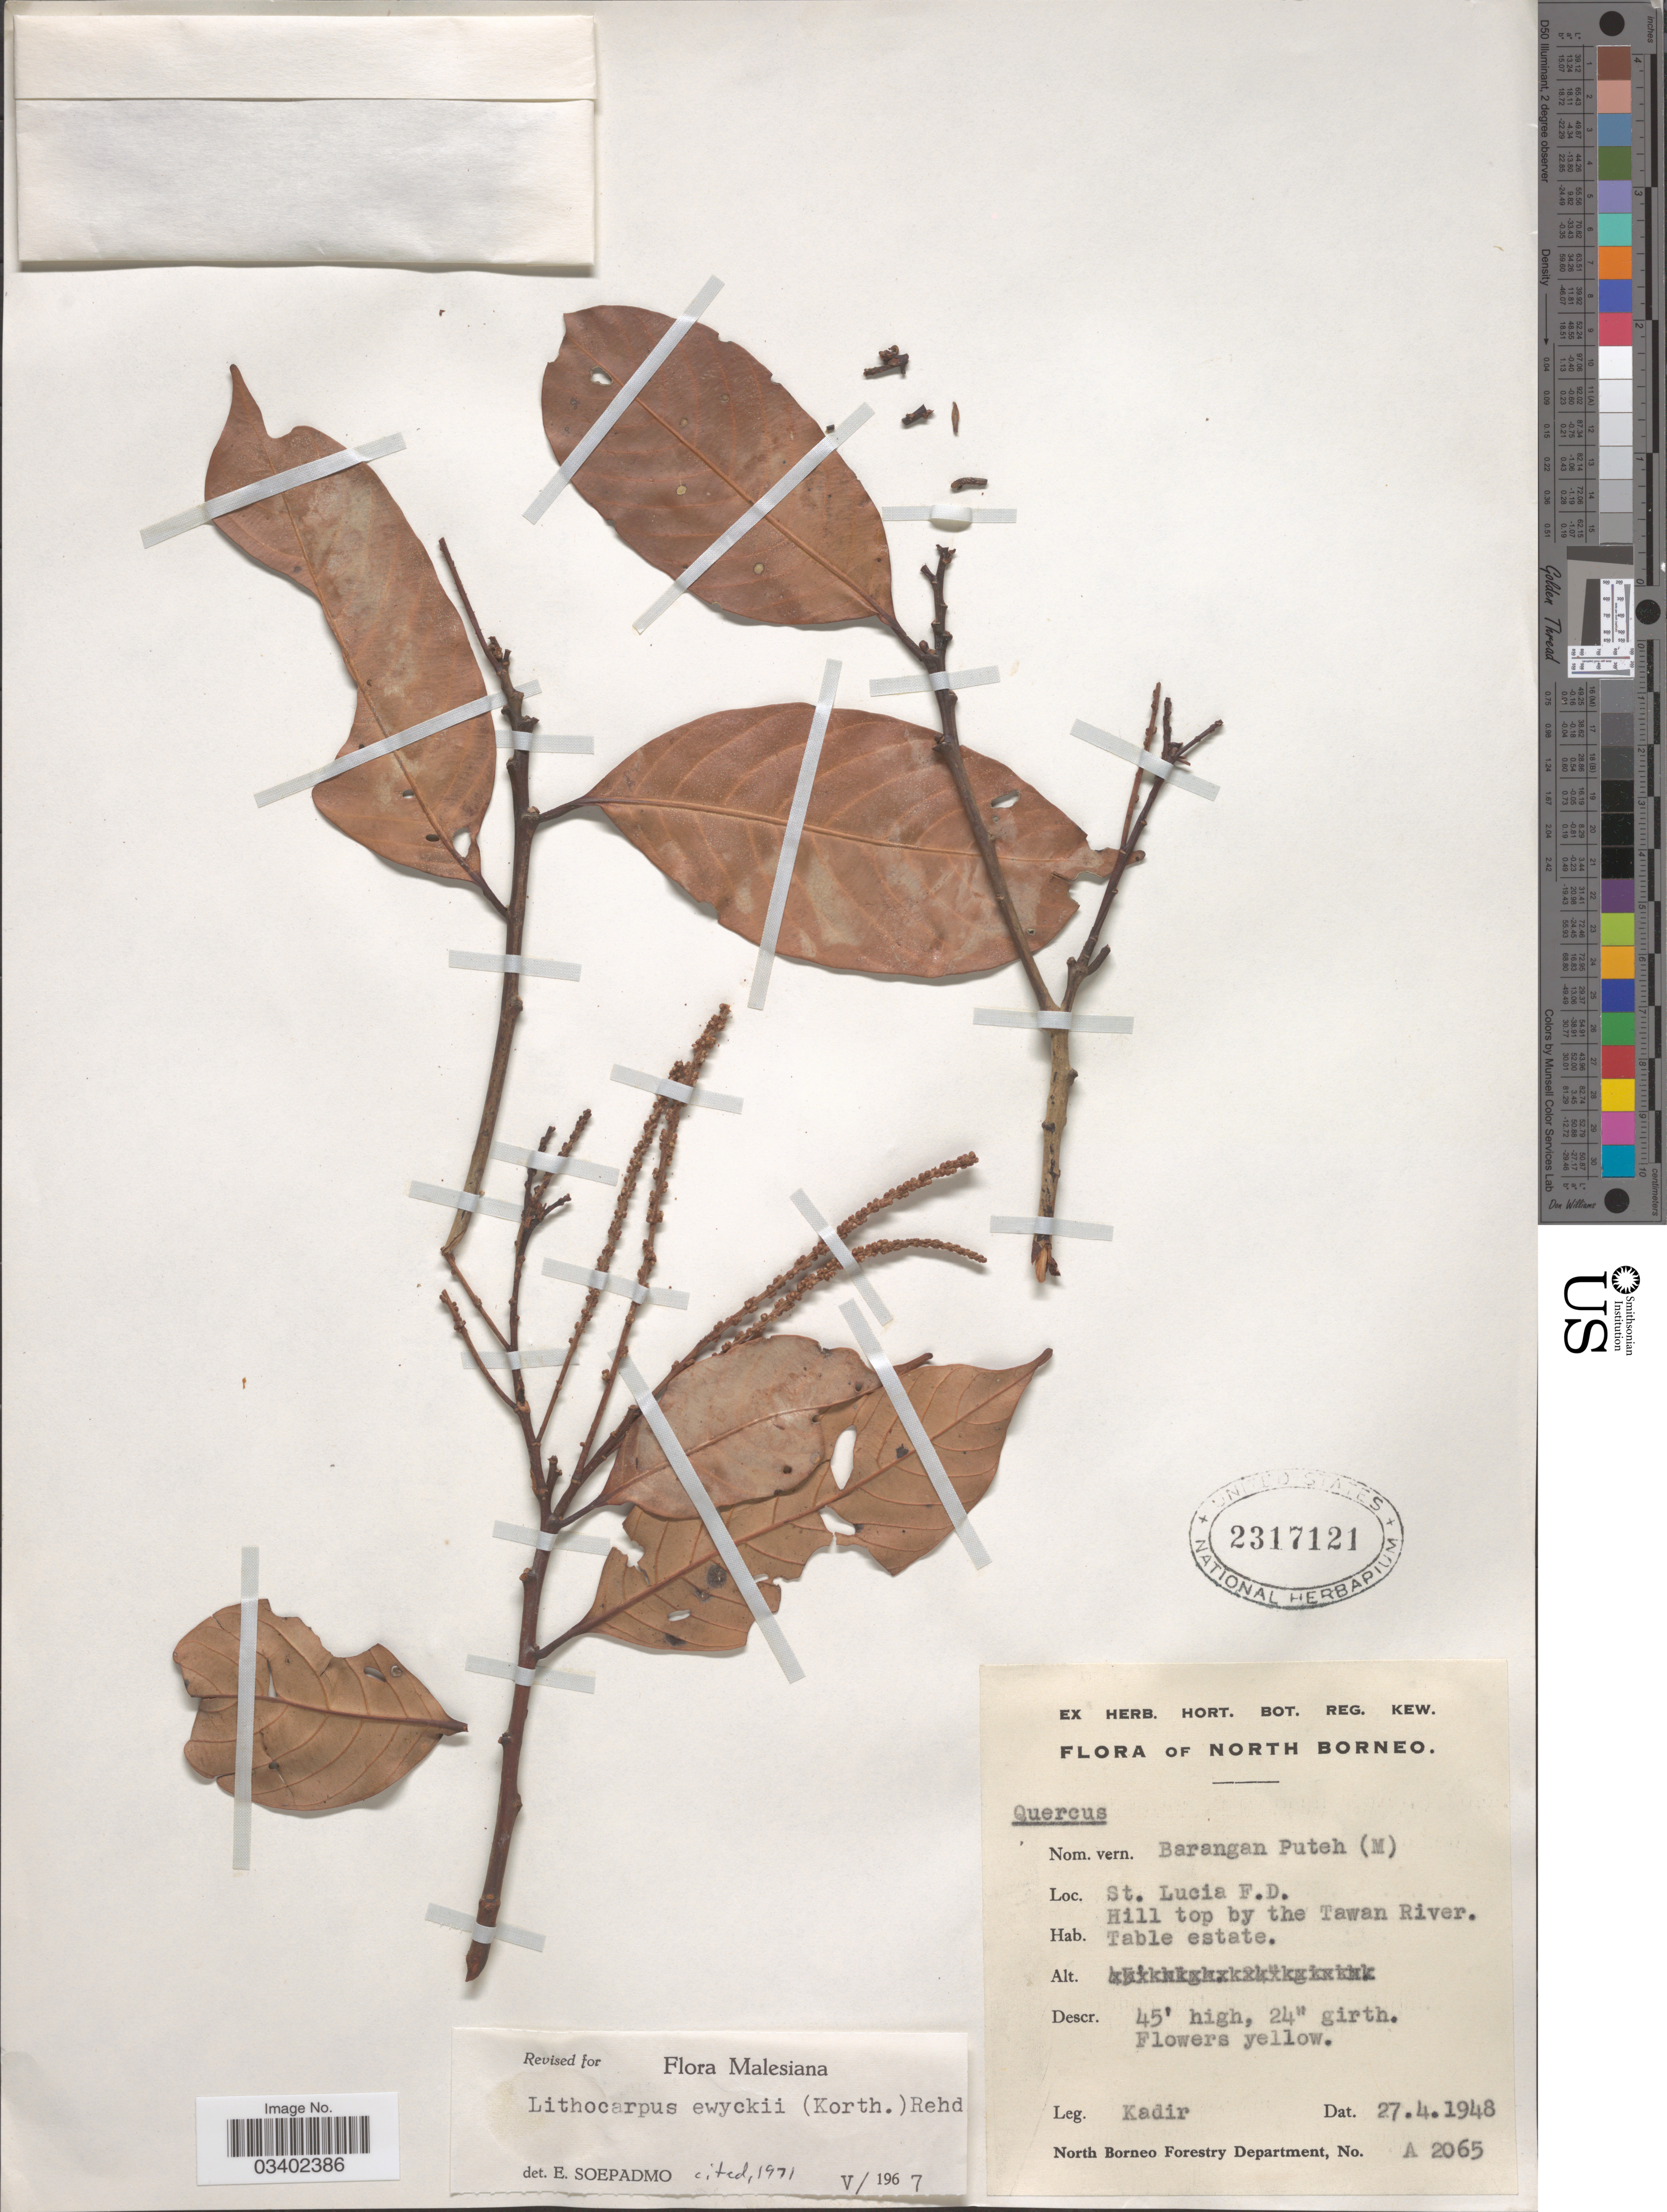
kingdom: Plantae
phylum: Tracheophyta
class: Magnoliopsida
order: Fagales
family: Fagaceae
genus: Lithocarpus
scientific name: Lithocarpus ewyckii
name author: (Korth.) Rehder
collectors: -. Kadir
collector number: A 2065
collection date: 1948-04-24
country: Malaysia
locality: North Borneo. St. Lucia F.D. Hill top by the Tawan River. Table estate.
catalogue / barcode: US 2317121